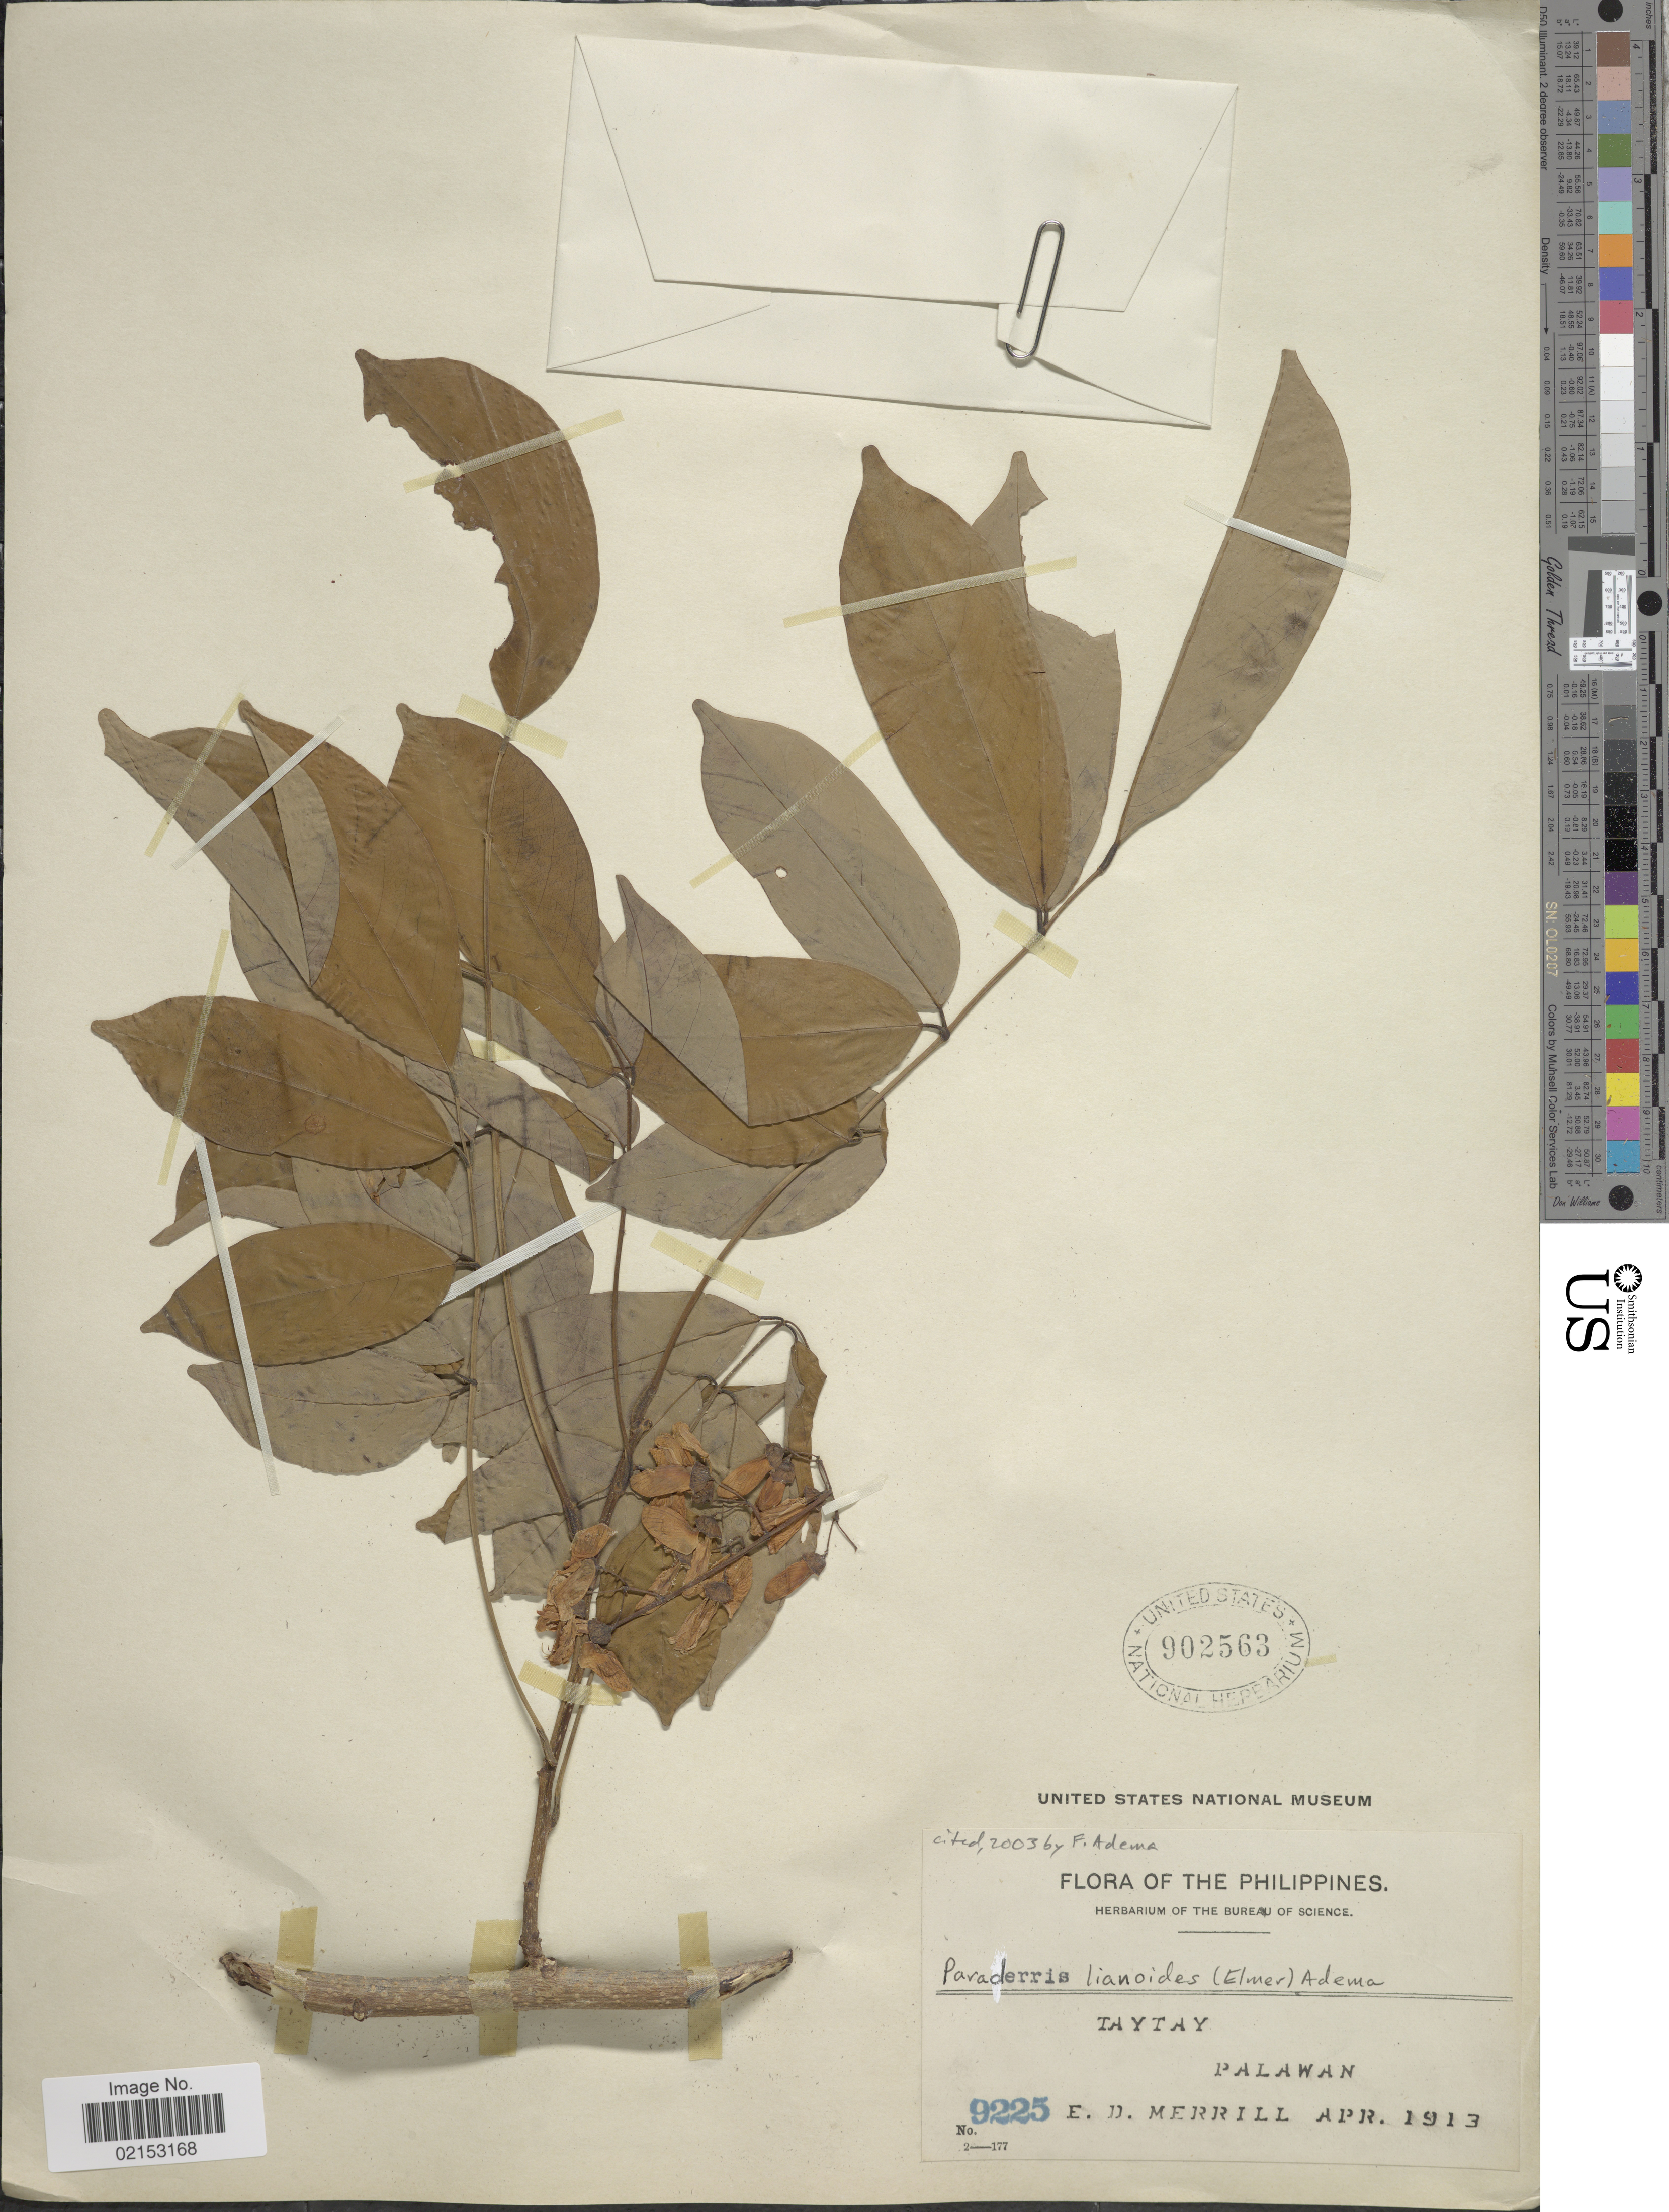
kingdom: Plantae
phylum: Tracheophyta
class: Magnoliopsida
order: Fabales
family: Fabaceae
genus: Derris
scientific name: Derris lianoides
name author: Elmer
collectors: E. D. Merrill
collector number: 9225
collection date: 1913-04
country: Philippines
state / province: Mimaropa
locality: Taytay, Palawan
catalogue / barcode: US 902563